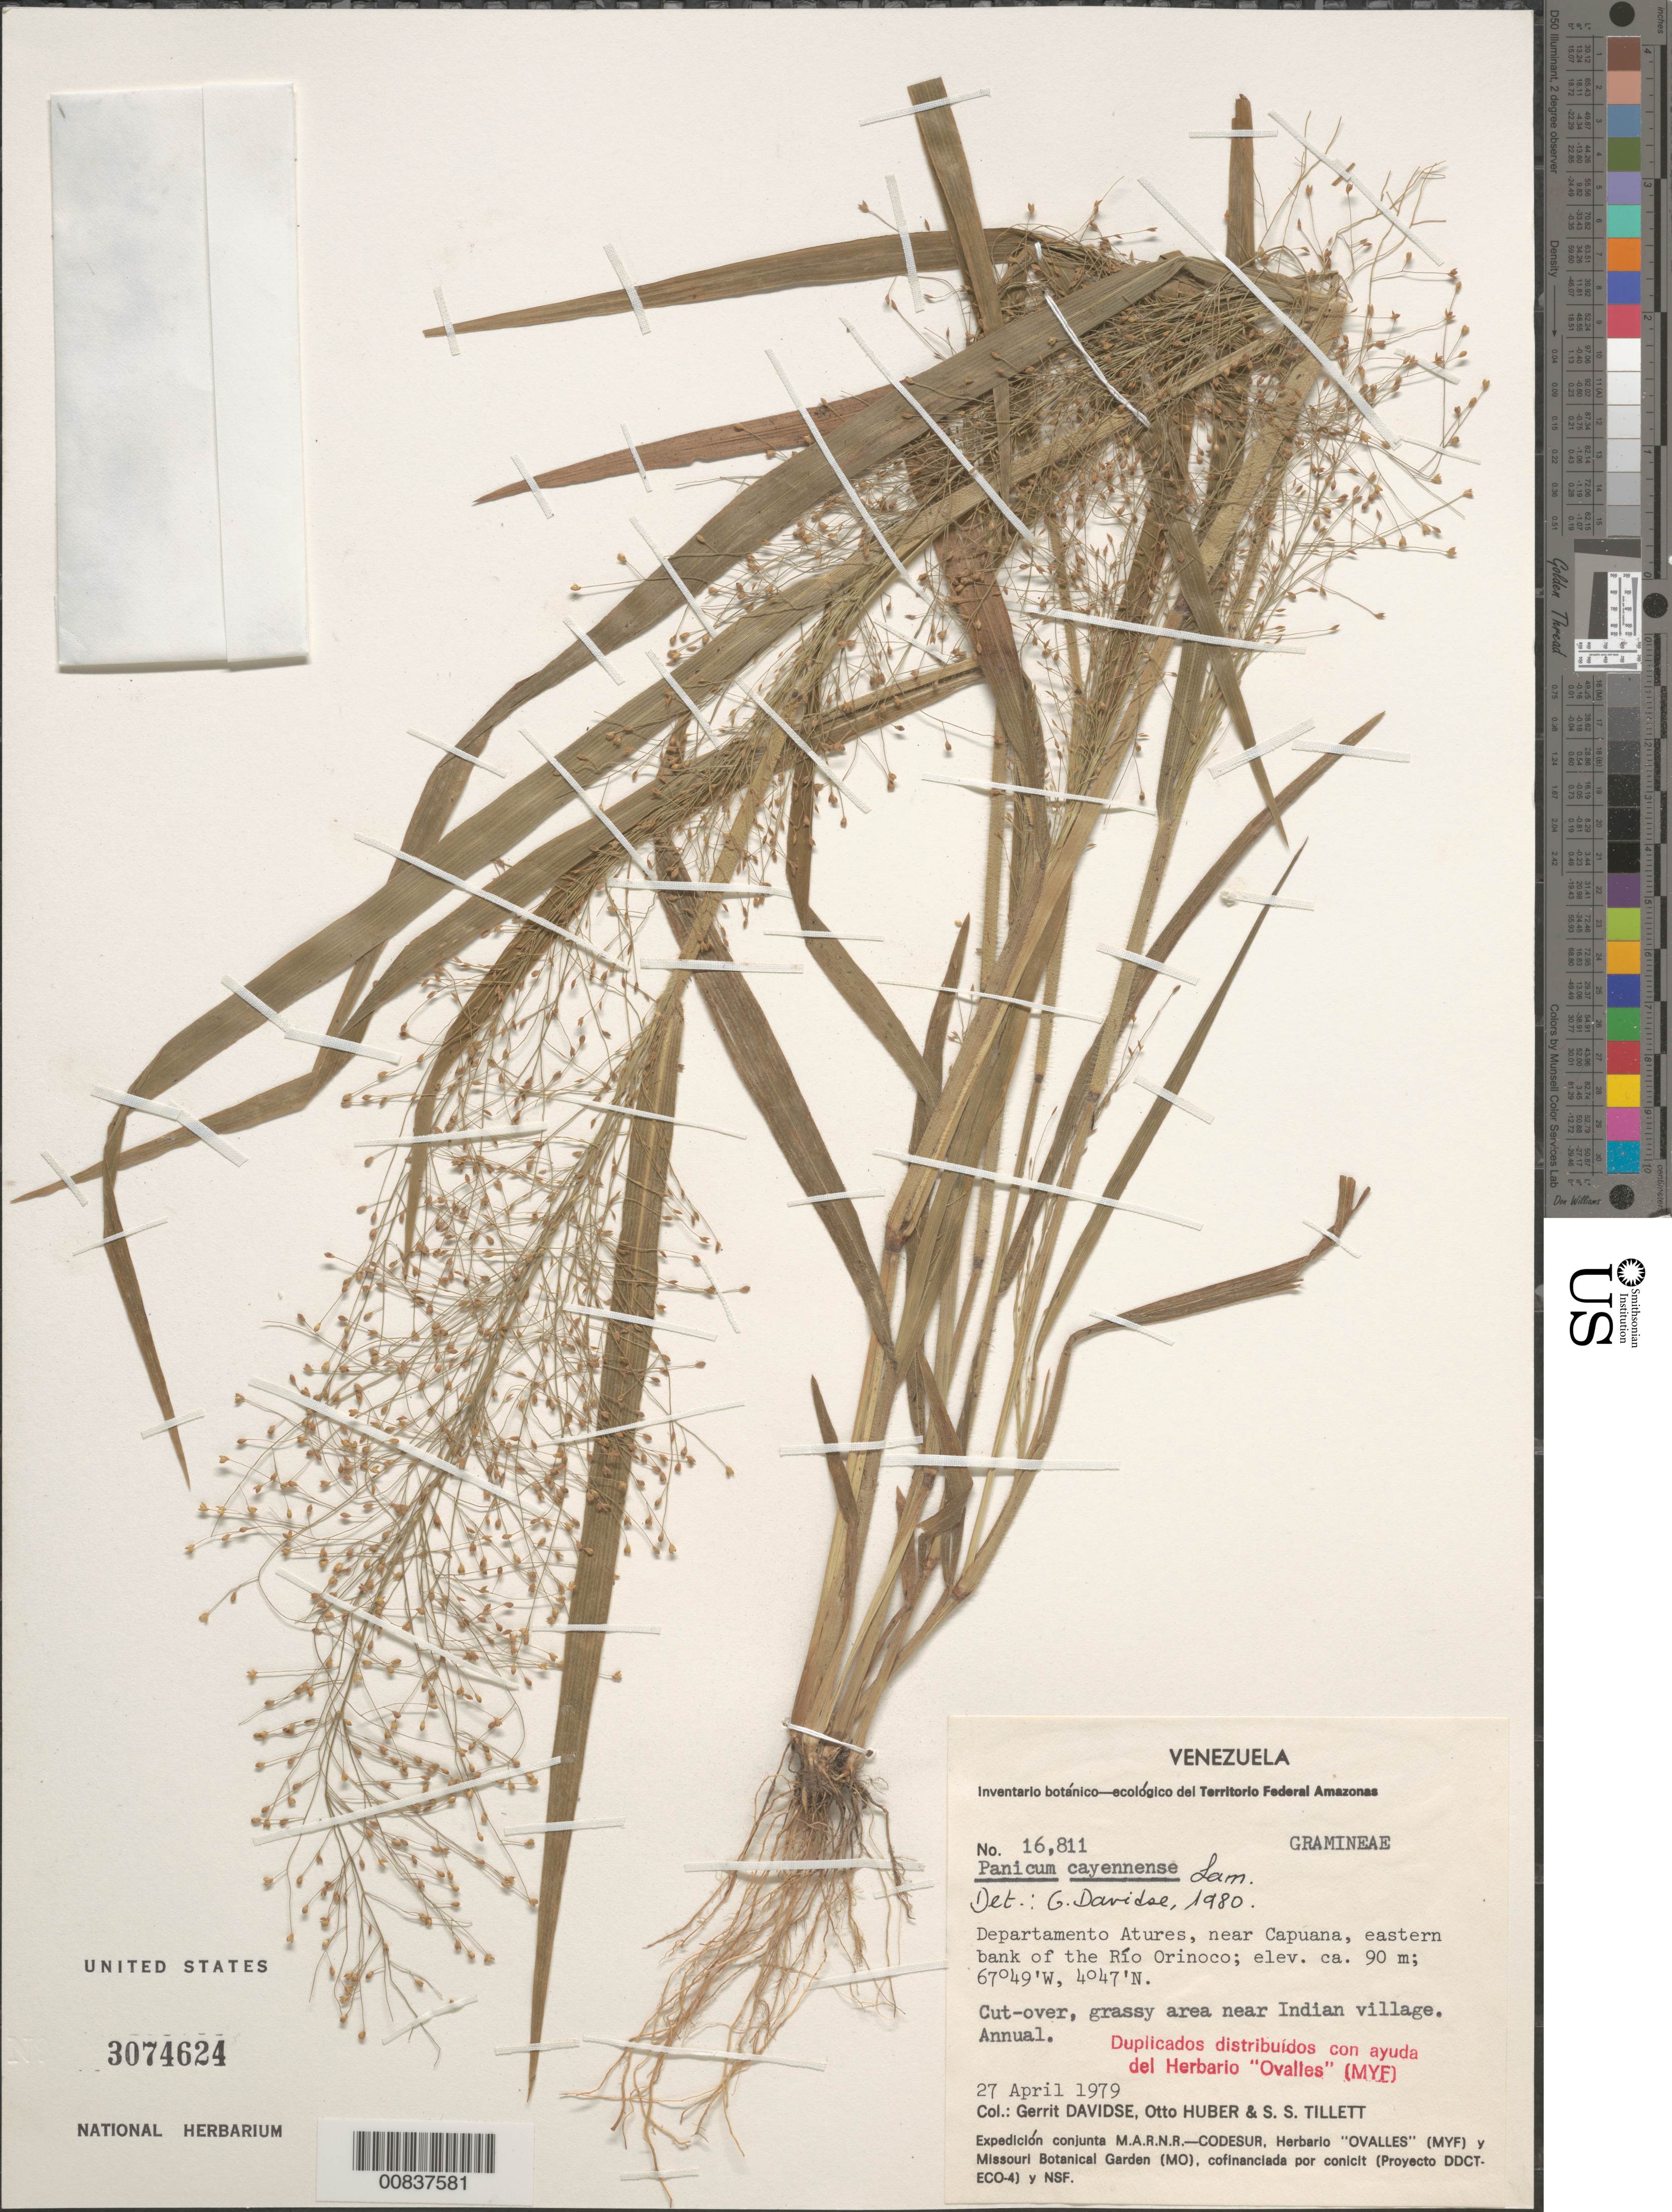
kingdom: Plantae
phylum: Tracheophyta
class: Liliopsida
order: Poales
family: Poaceae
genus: Panicum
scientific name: Panicum cayennense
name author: Lam.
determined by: Davidse, Gerrit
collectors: G. Davidse, O. Huber & S. S. Tillett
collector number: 16811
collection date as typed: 27-Apr-79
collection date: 1979-04-27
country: Venezuela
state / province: Amazonas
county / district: Atures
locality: Capuana, near, E bank of Río Orinoco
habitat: Cut-over grassy area near Indian village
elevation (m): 90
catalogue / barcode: US 3074624